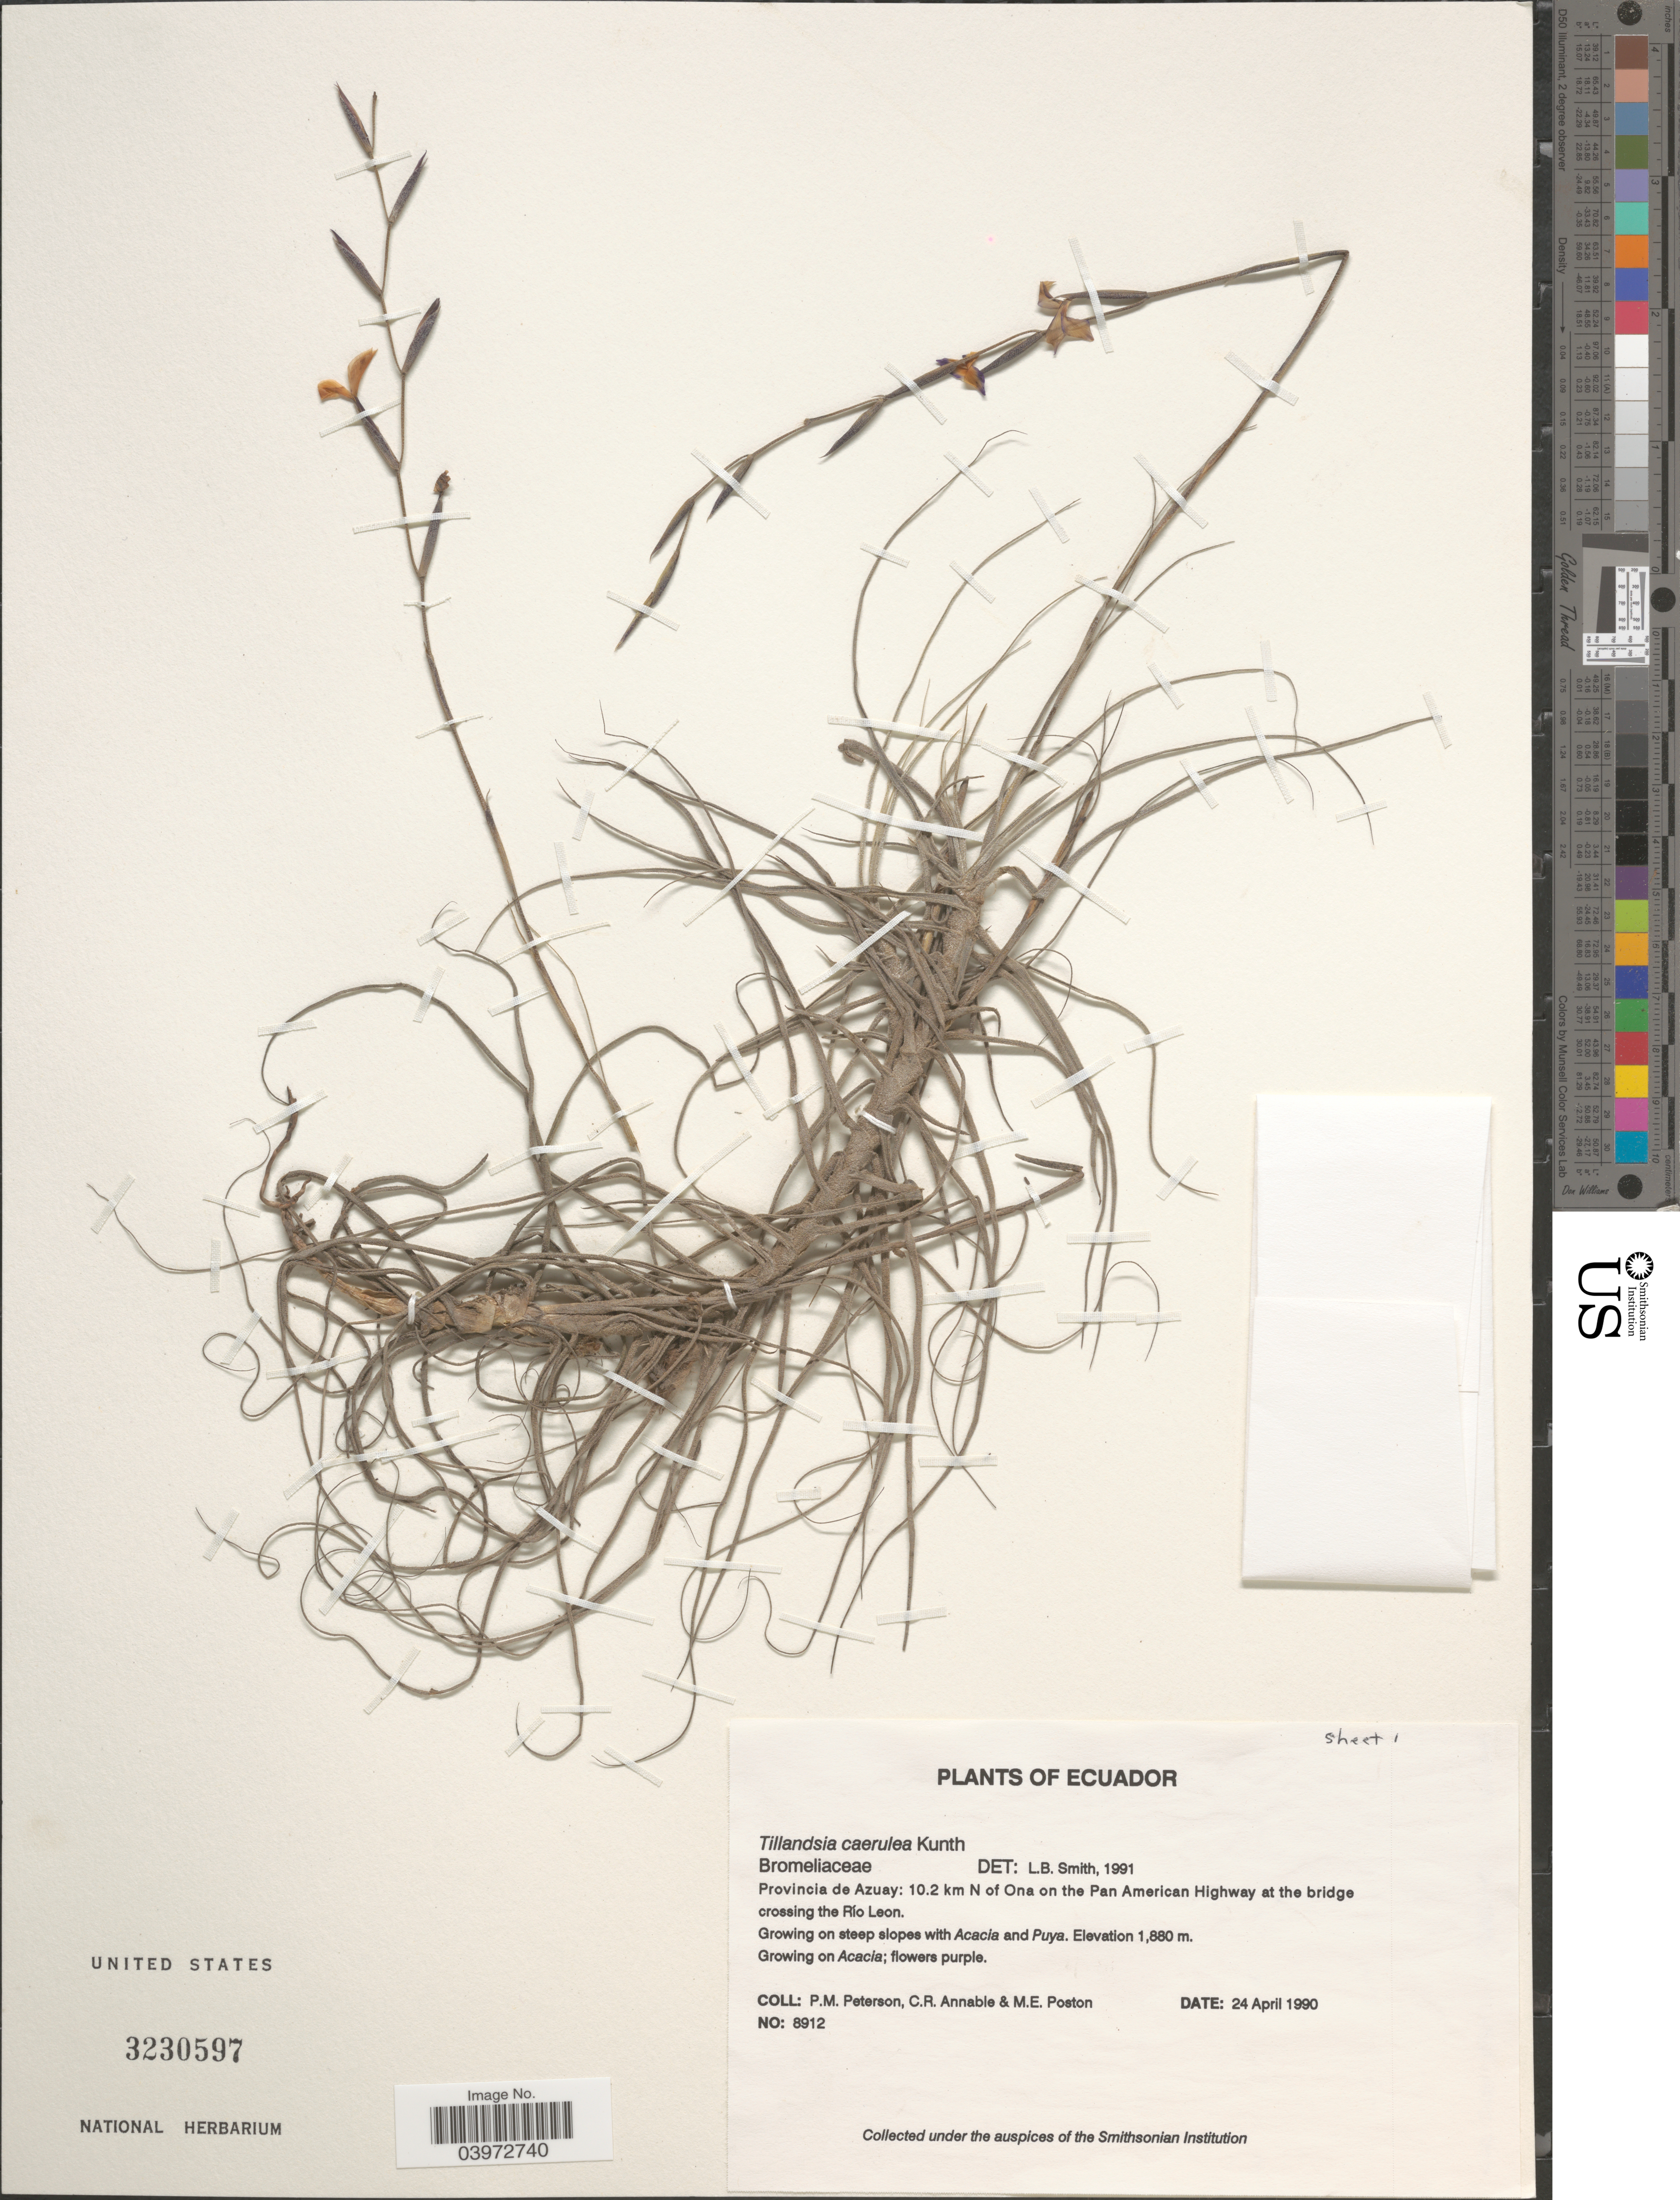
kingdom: Plantae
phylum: Tracheophyta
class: Liliopsida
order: Poales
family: Bromeliaceae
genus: Tillandsia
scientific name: Tillandsia caerulea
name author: Kunth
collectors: P. M. Peterson, C. R. Annable & M. Poston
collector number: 8912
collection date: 1990-04-24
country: Ecuador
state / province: Azuay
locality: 10.2 km N of Ona on the Pan American Highway at the bridge crossing the Río Leon.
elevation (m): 1880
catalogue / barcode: US 3230597